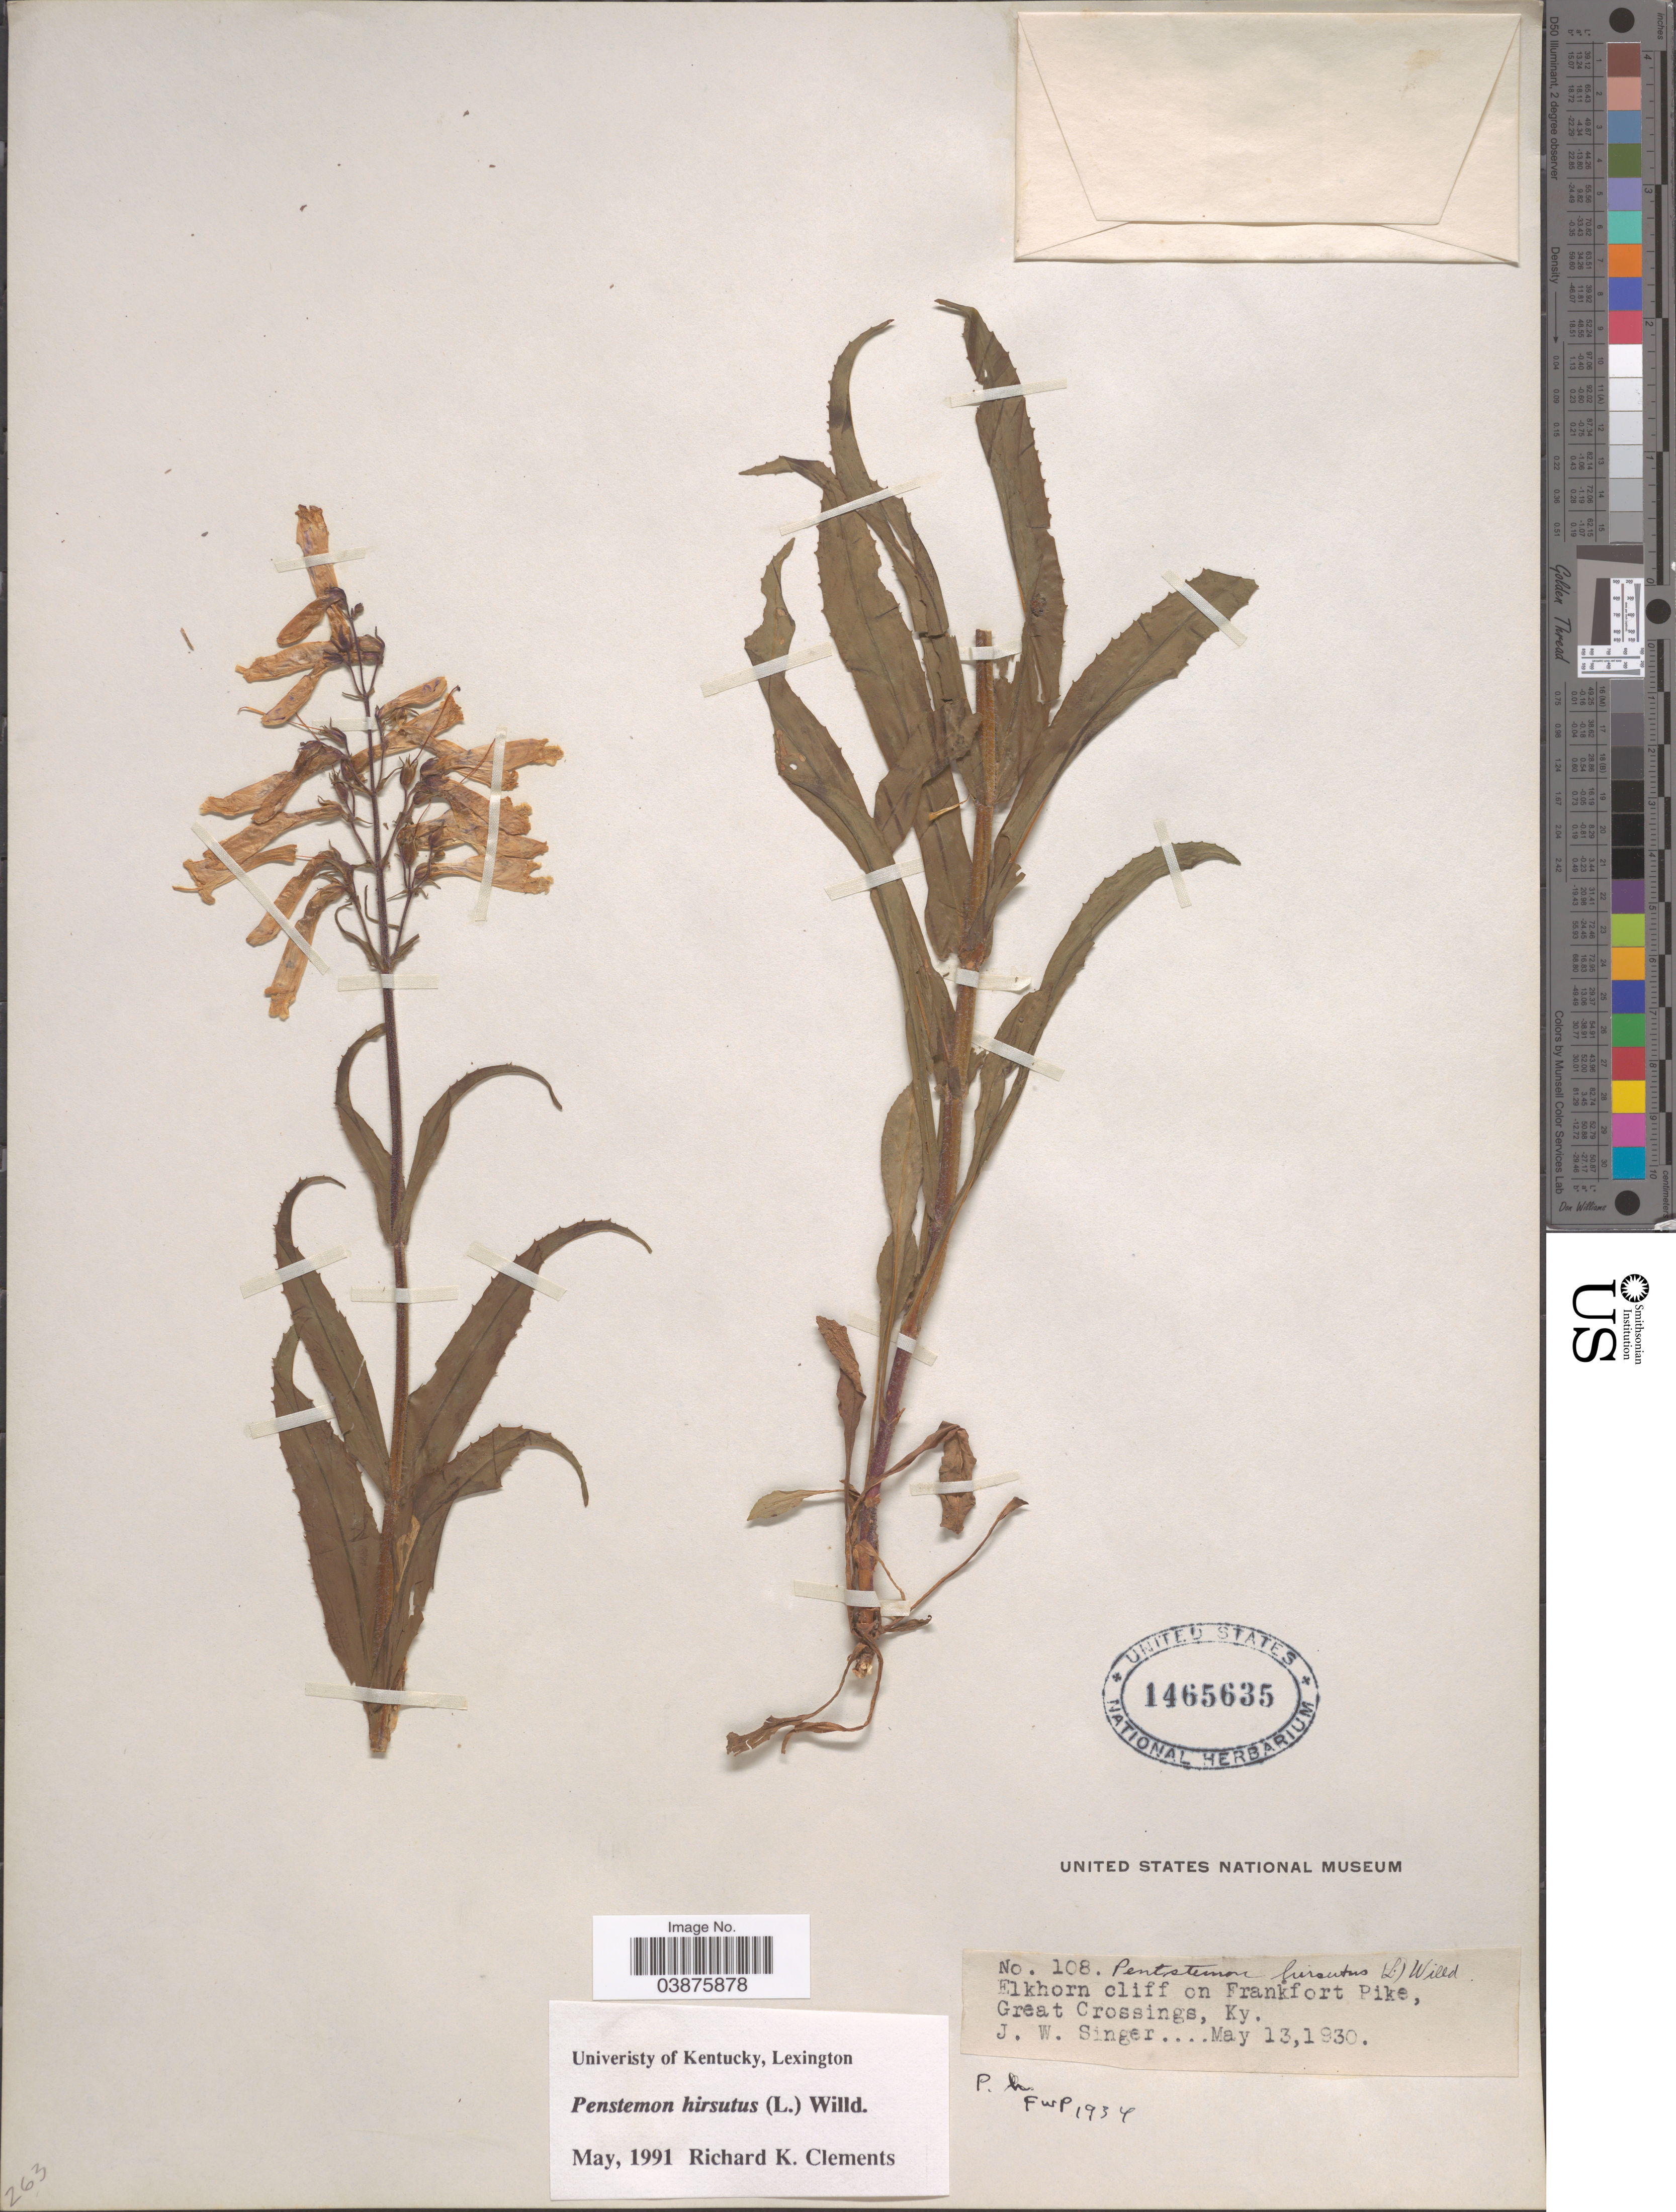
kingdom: Plantae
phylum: Tracheophyta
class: Magnoliopsida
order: Lamiales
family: Plantaginaceae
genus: Penstemon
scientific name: Penstemon hirsutus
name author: (L.) Willd.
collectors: J. EW. Singer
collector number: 108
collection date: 1930-05-13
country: United States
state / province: Kentucky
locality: Elkhorn cliffs on Frankfort Pike, Great Crossings.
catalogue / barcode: US 1465635